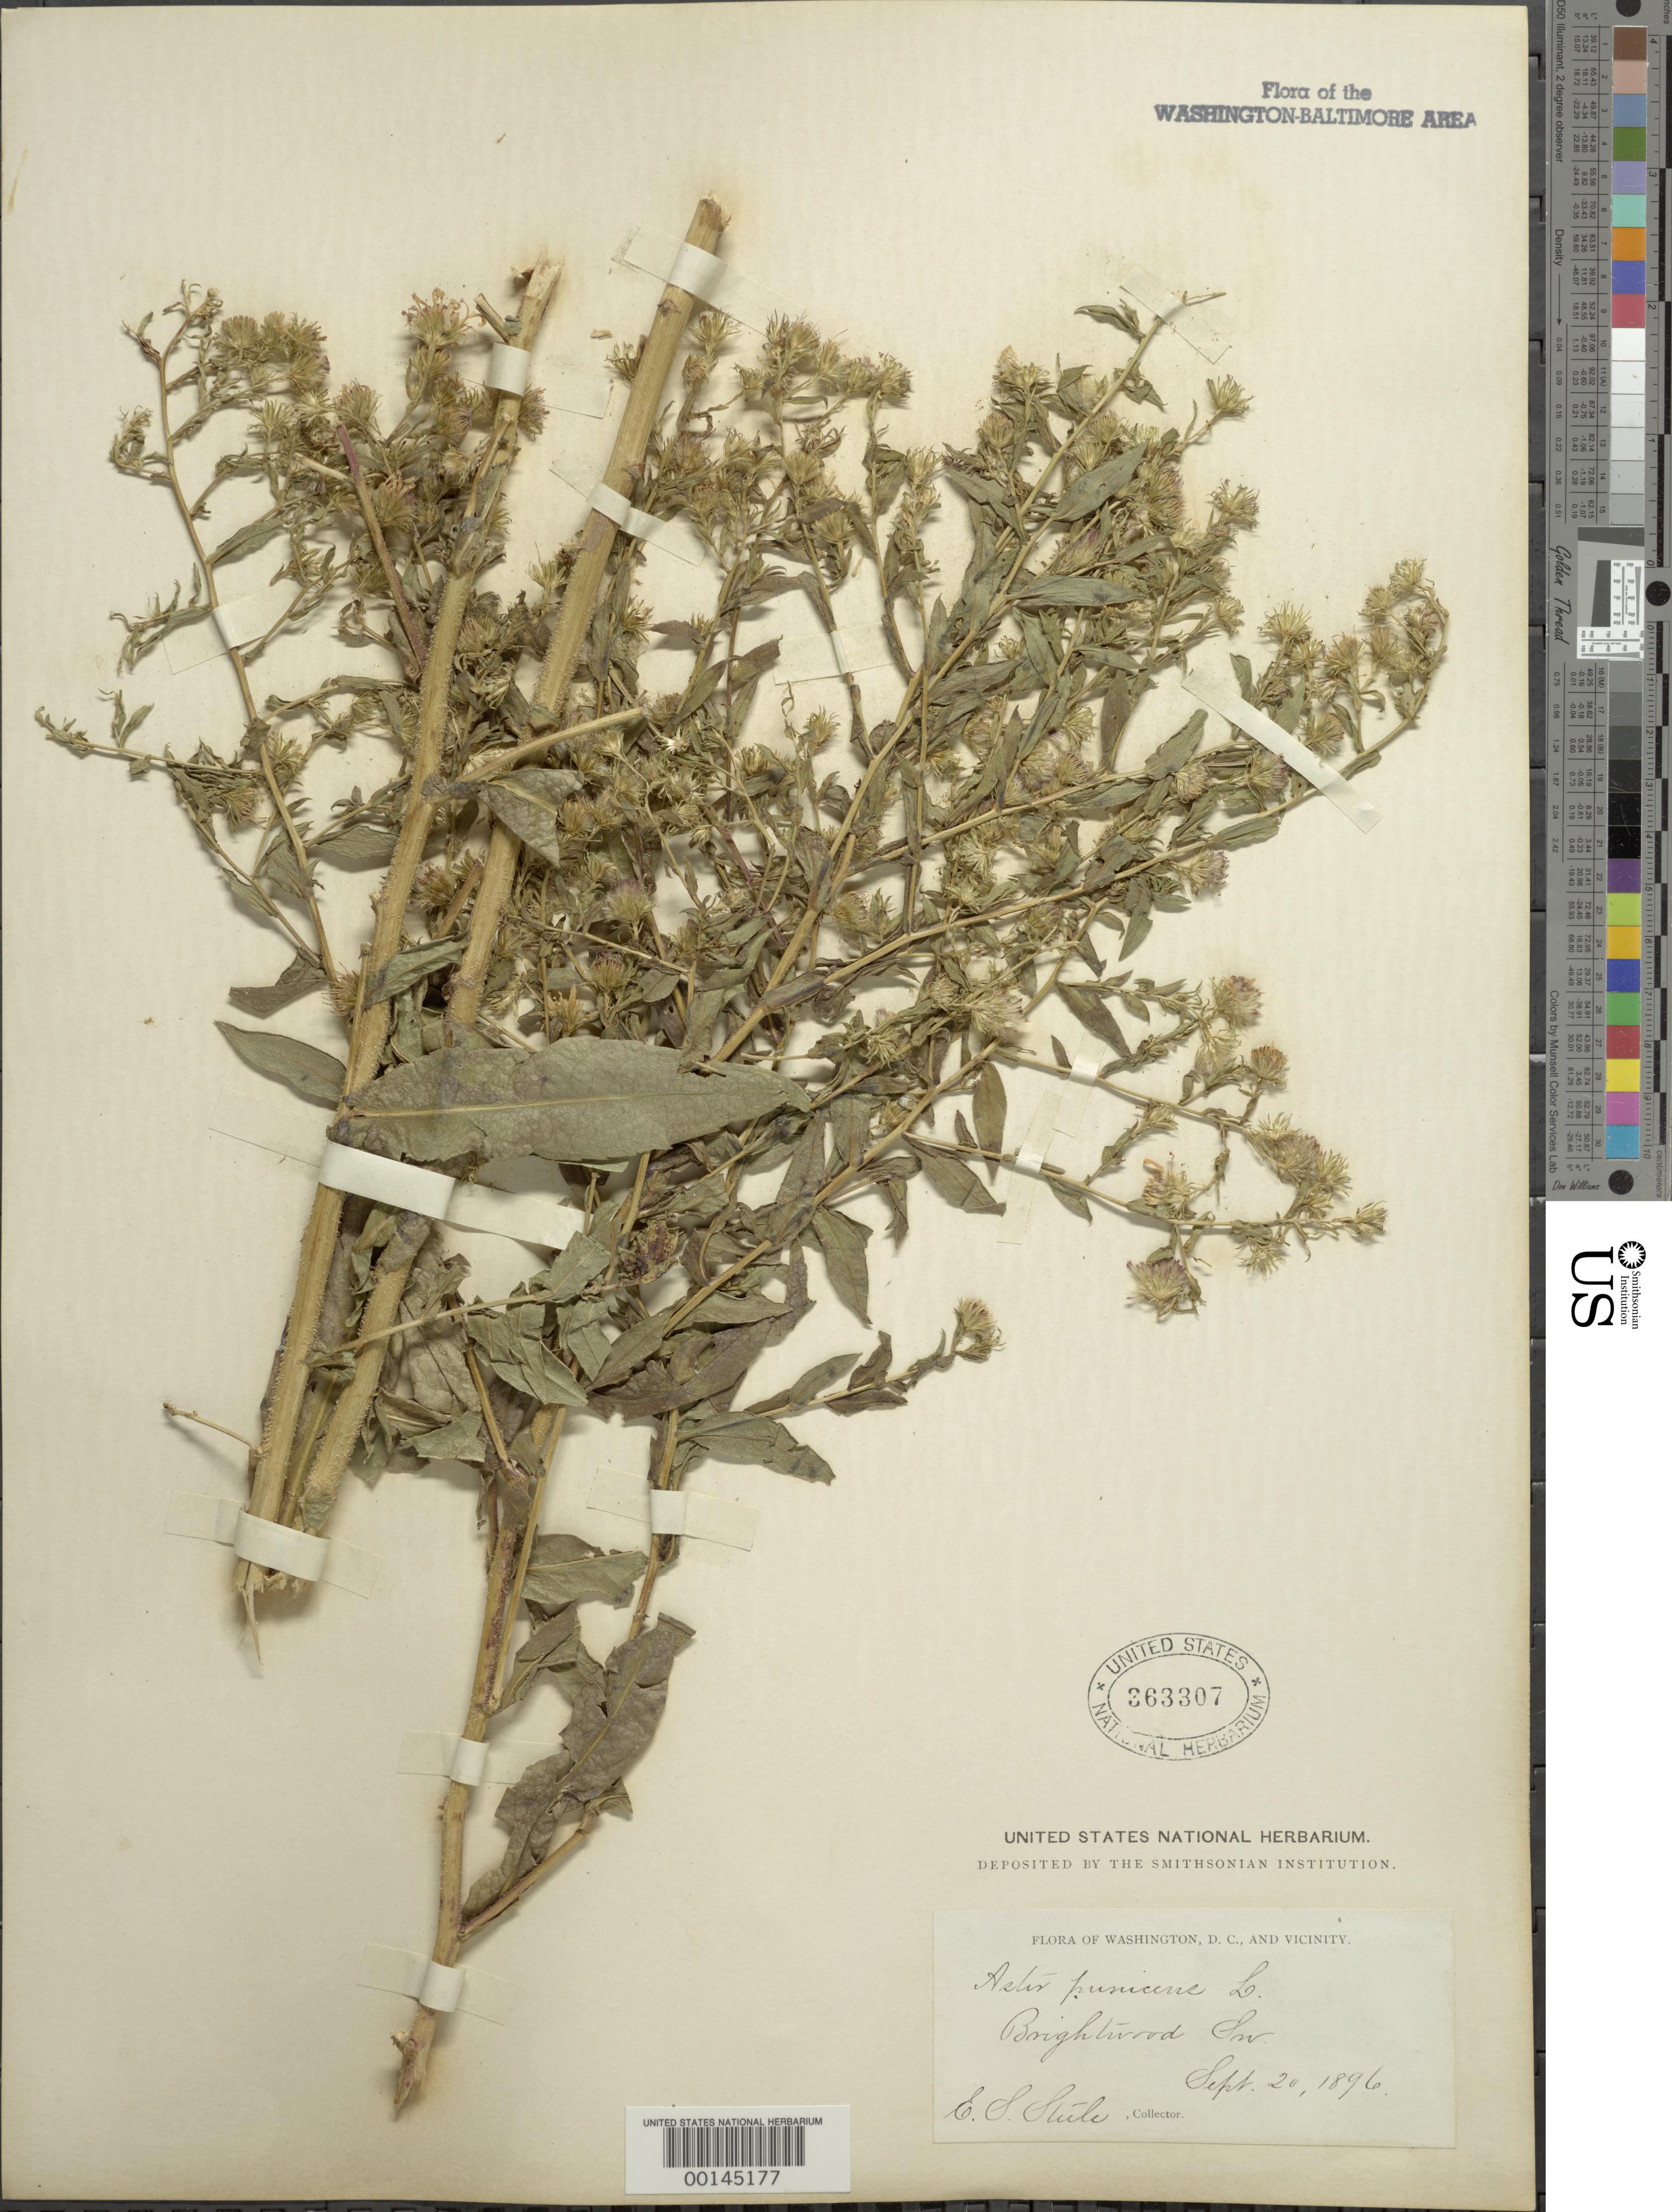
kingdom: Plantae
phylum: Tracheophyta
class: Magnoliopsida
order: Asterales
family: Asteraceae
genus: Symphyotrichum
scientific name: Symphyotrichum puniceum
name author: (L.) Á. Löve & D. Löve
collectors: E. Steele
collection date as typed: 20 Sep 1896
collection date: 1896-09-20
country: United States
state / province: District of Columbia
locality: Brightwood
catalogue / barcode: US 363307